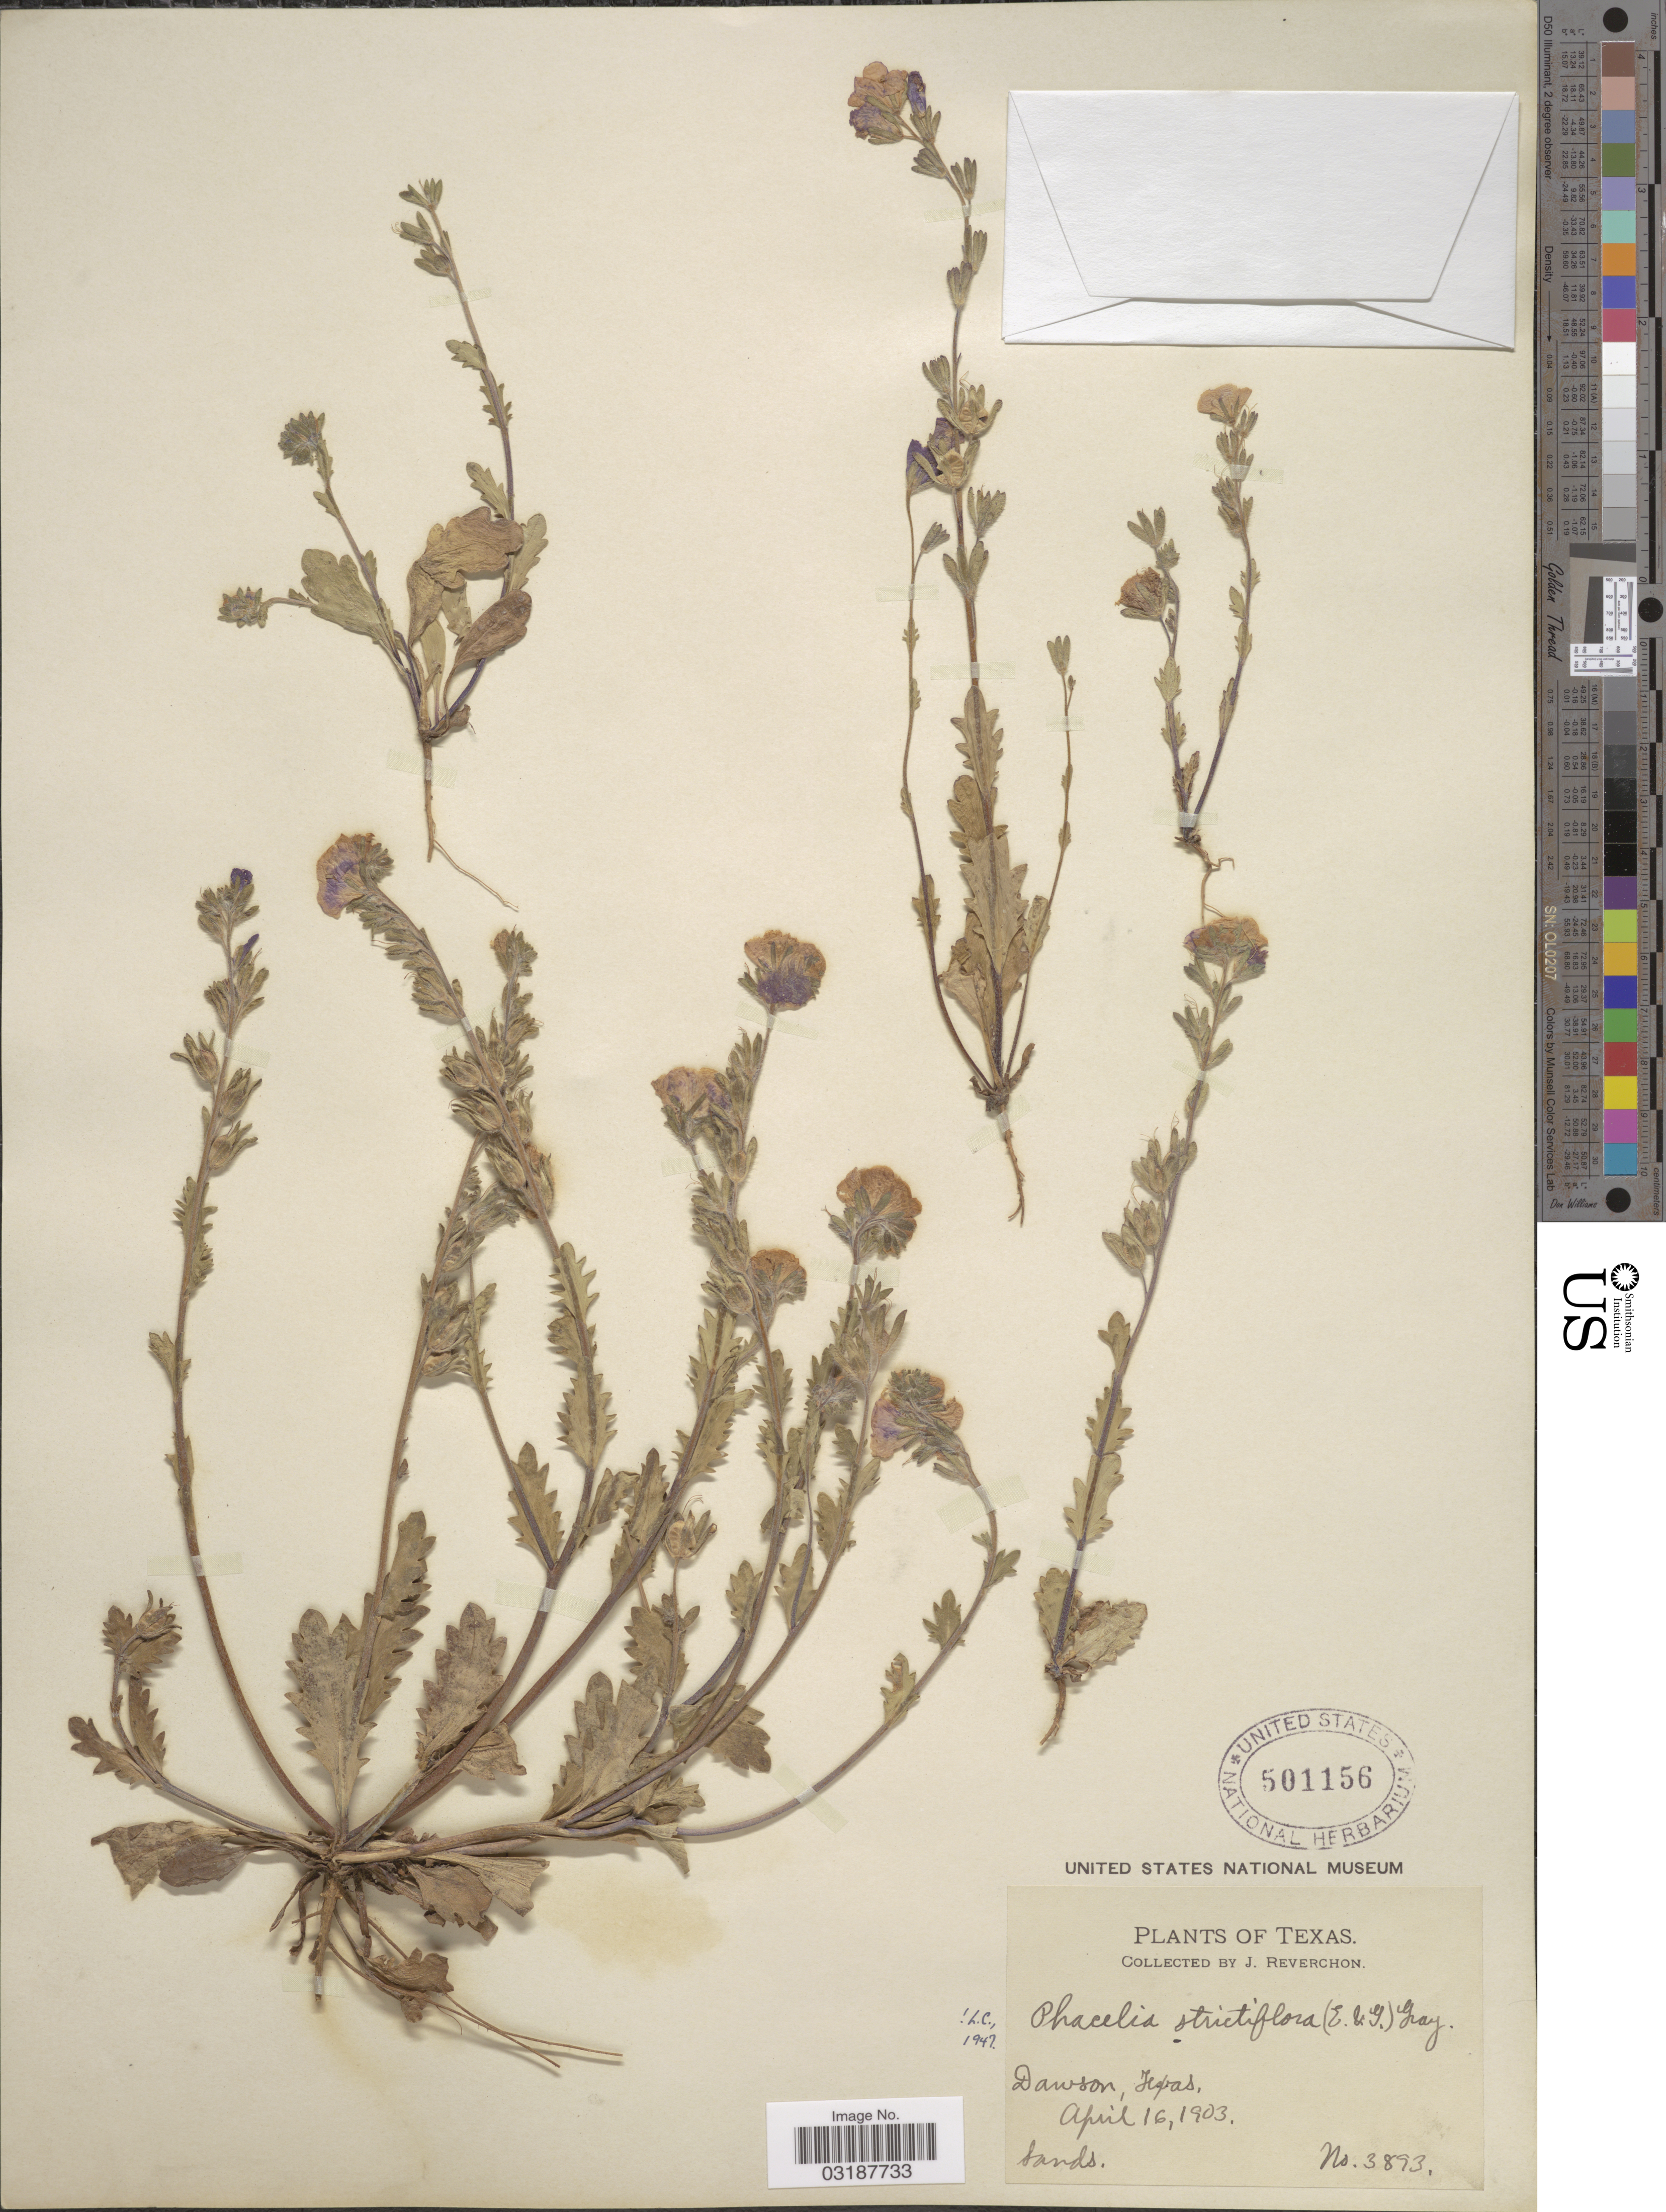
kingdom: Plantae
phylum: Tracheophyta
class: Magnoliopsida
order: Boraginales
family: Hydrophyllaceae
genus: Phacelia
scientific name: Phacelia strictiflora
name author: (Engelm. & A. Gray) A. Gray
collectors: J. Reverchon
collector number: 3893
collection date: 1903-04-16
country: United States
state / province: Texas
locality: Dawson, Texas.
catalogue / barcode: US 501156